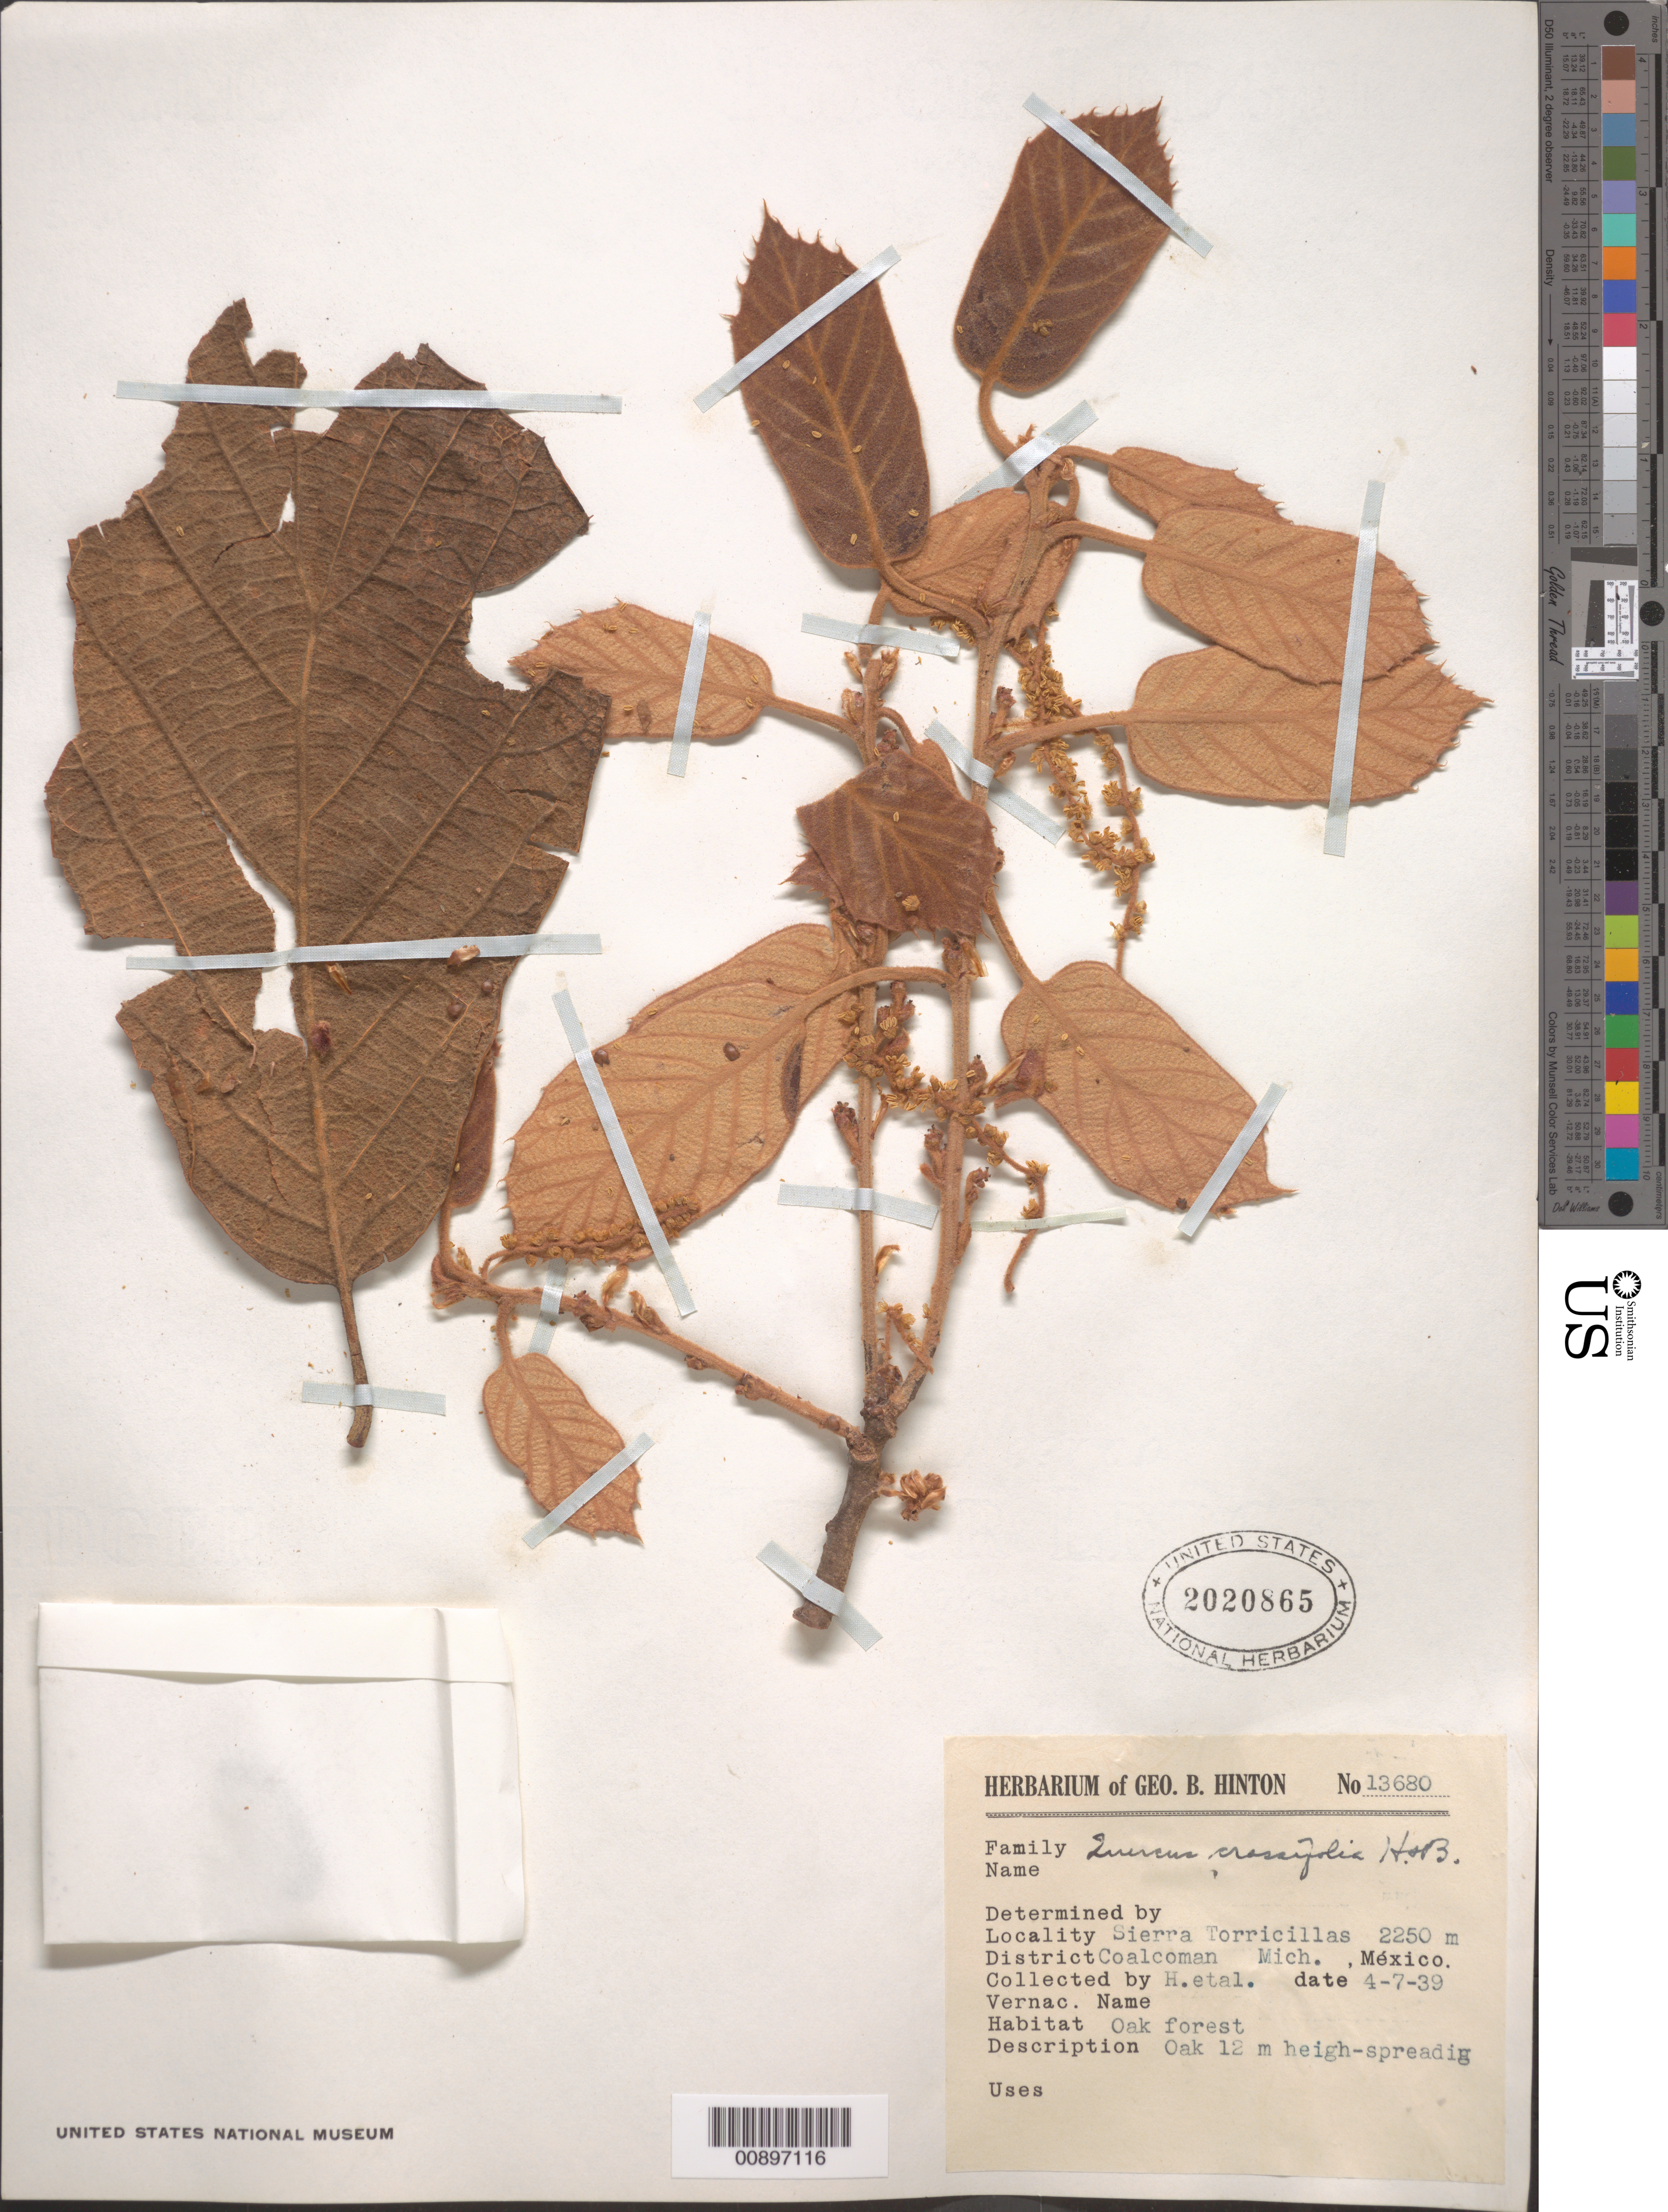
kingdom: Plantae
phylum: Tracheophyta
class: Magnoliopsida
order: Fagales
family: Fagaceae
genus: Quercus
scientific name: Quercus crassifolia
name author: Humb. & Bonpl.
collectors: G. B. Hinton & et al.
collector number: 13680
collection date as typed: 07 Apr 1939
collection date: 1939-04-07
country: Mexico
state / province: Michoacán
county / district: Coalcomán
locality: Sierra Torricillas, District Coalcomán, State Michoacán.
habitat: Oak forest.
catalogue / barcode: US 2020865